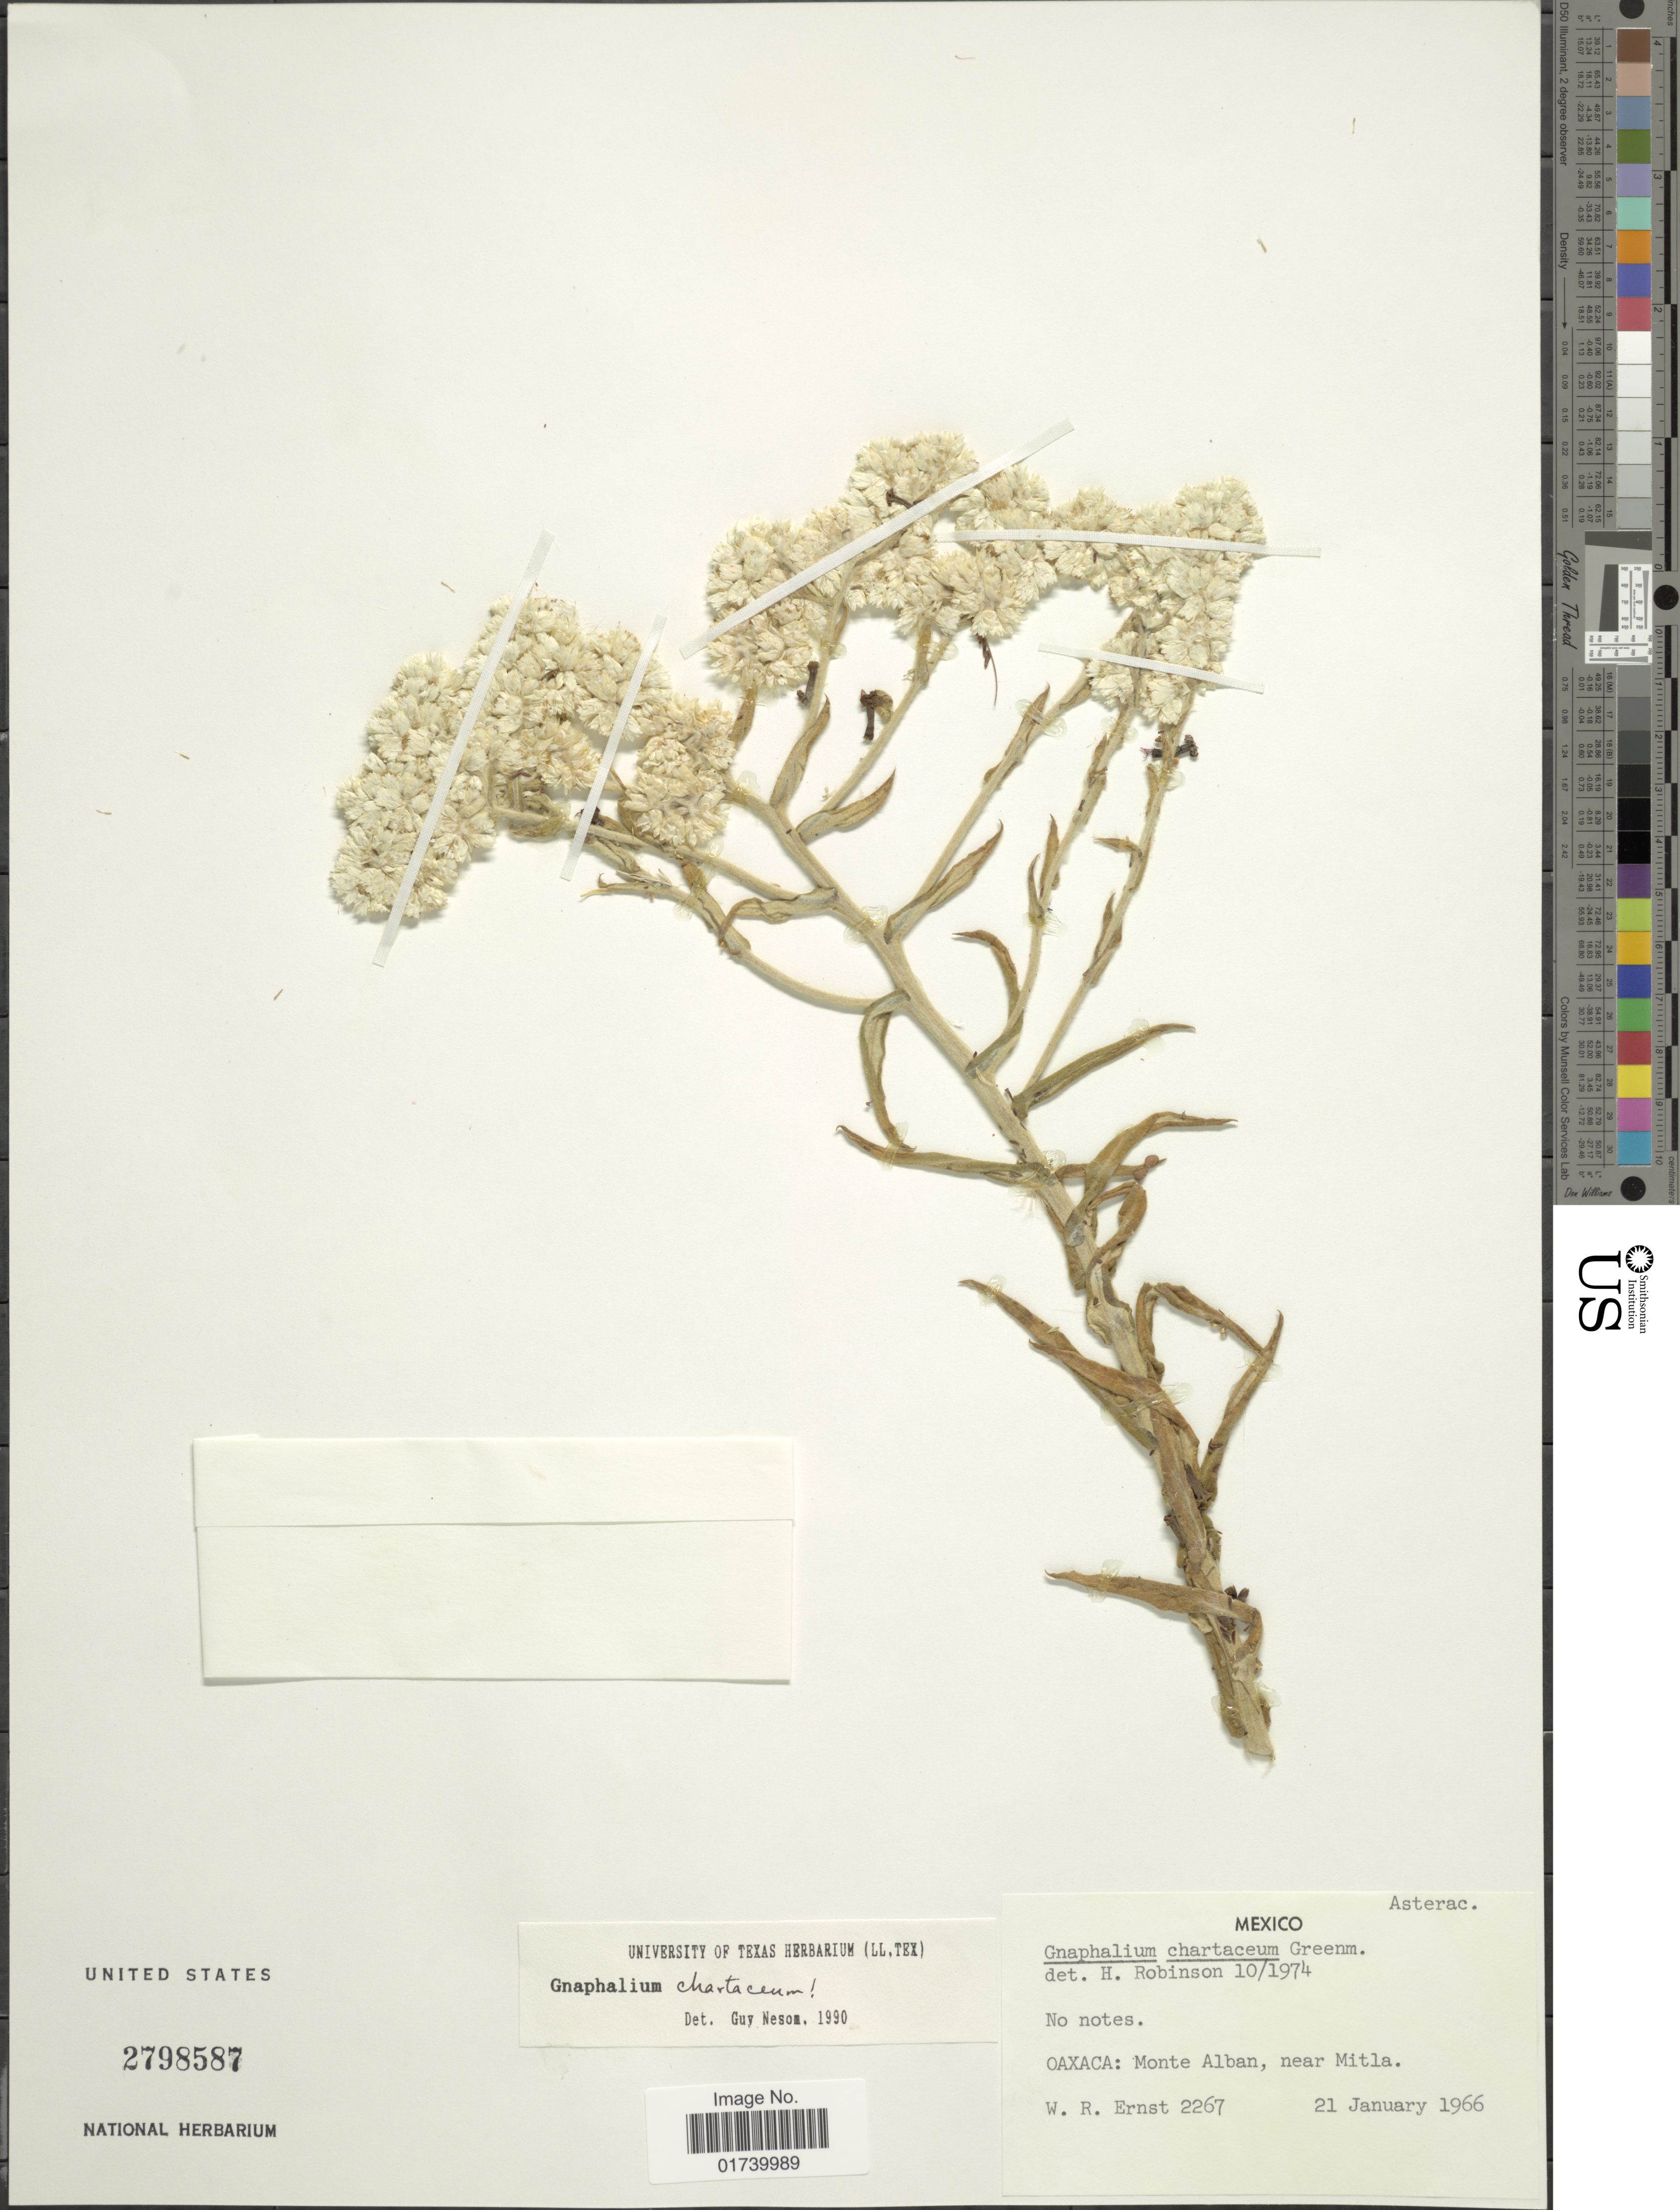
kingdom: Plantae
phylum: Tracheophyta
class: Magnoliopsida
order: Asterales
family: Asteraceae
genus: Pseudognaphalium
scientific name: Pseudognaphalium chartaceum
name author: (Greenm.) Anderb.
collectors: W. R. Ernst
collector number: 2267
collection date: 1966-01-21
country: Mexico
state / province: Oaxaca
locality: Monte Alban, near Mitla.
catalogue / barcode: US 2798587